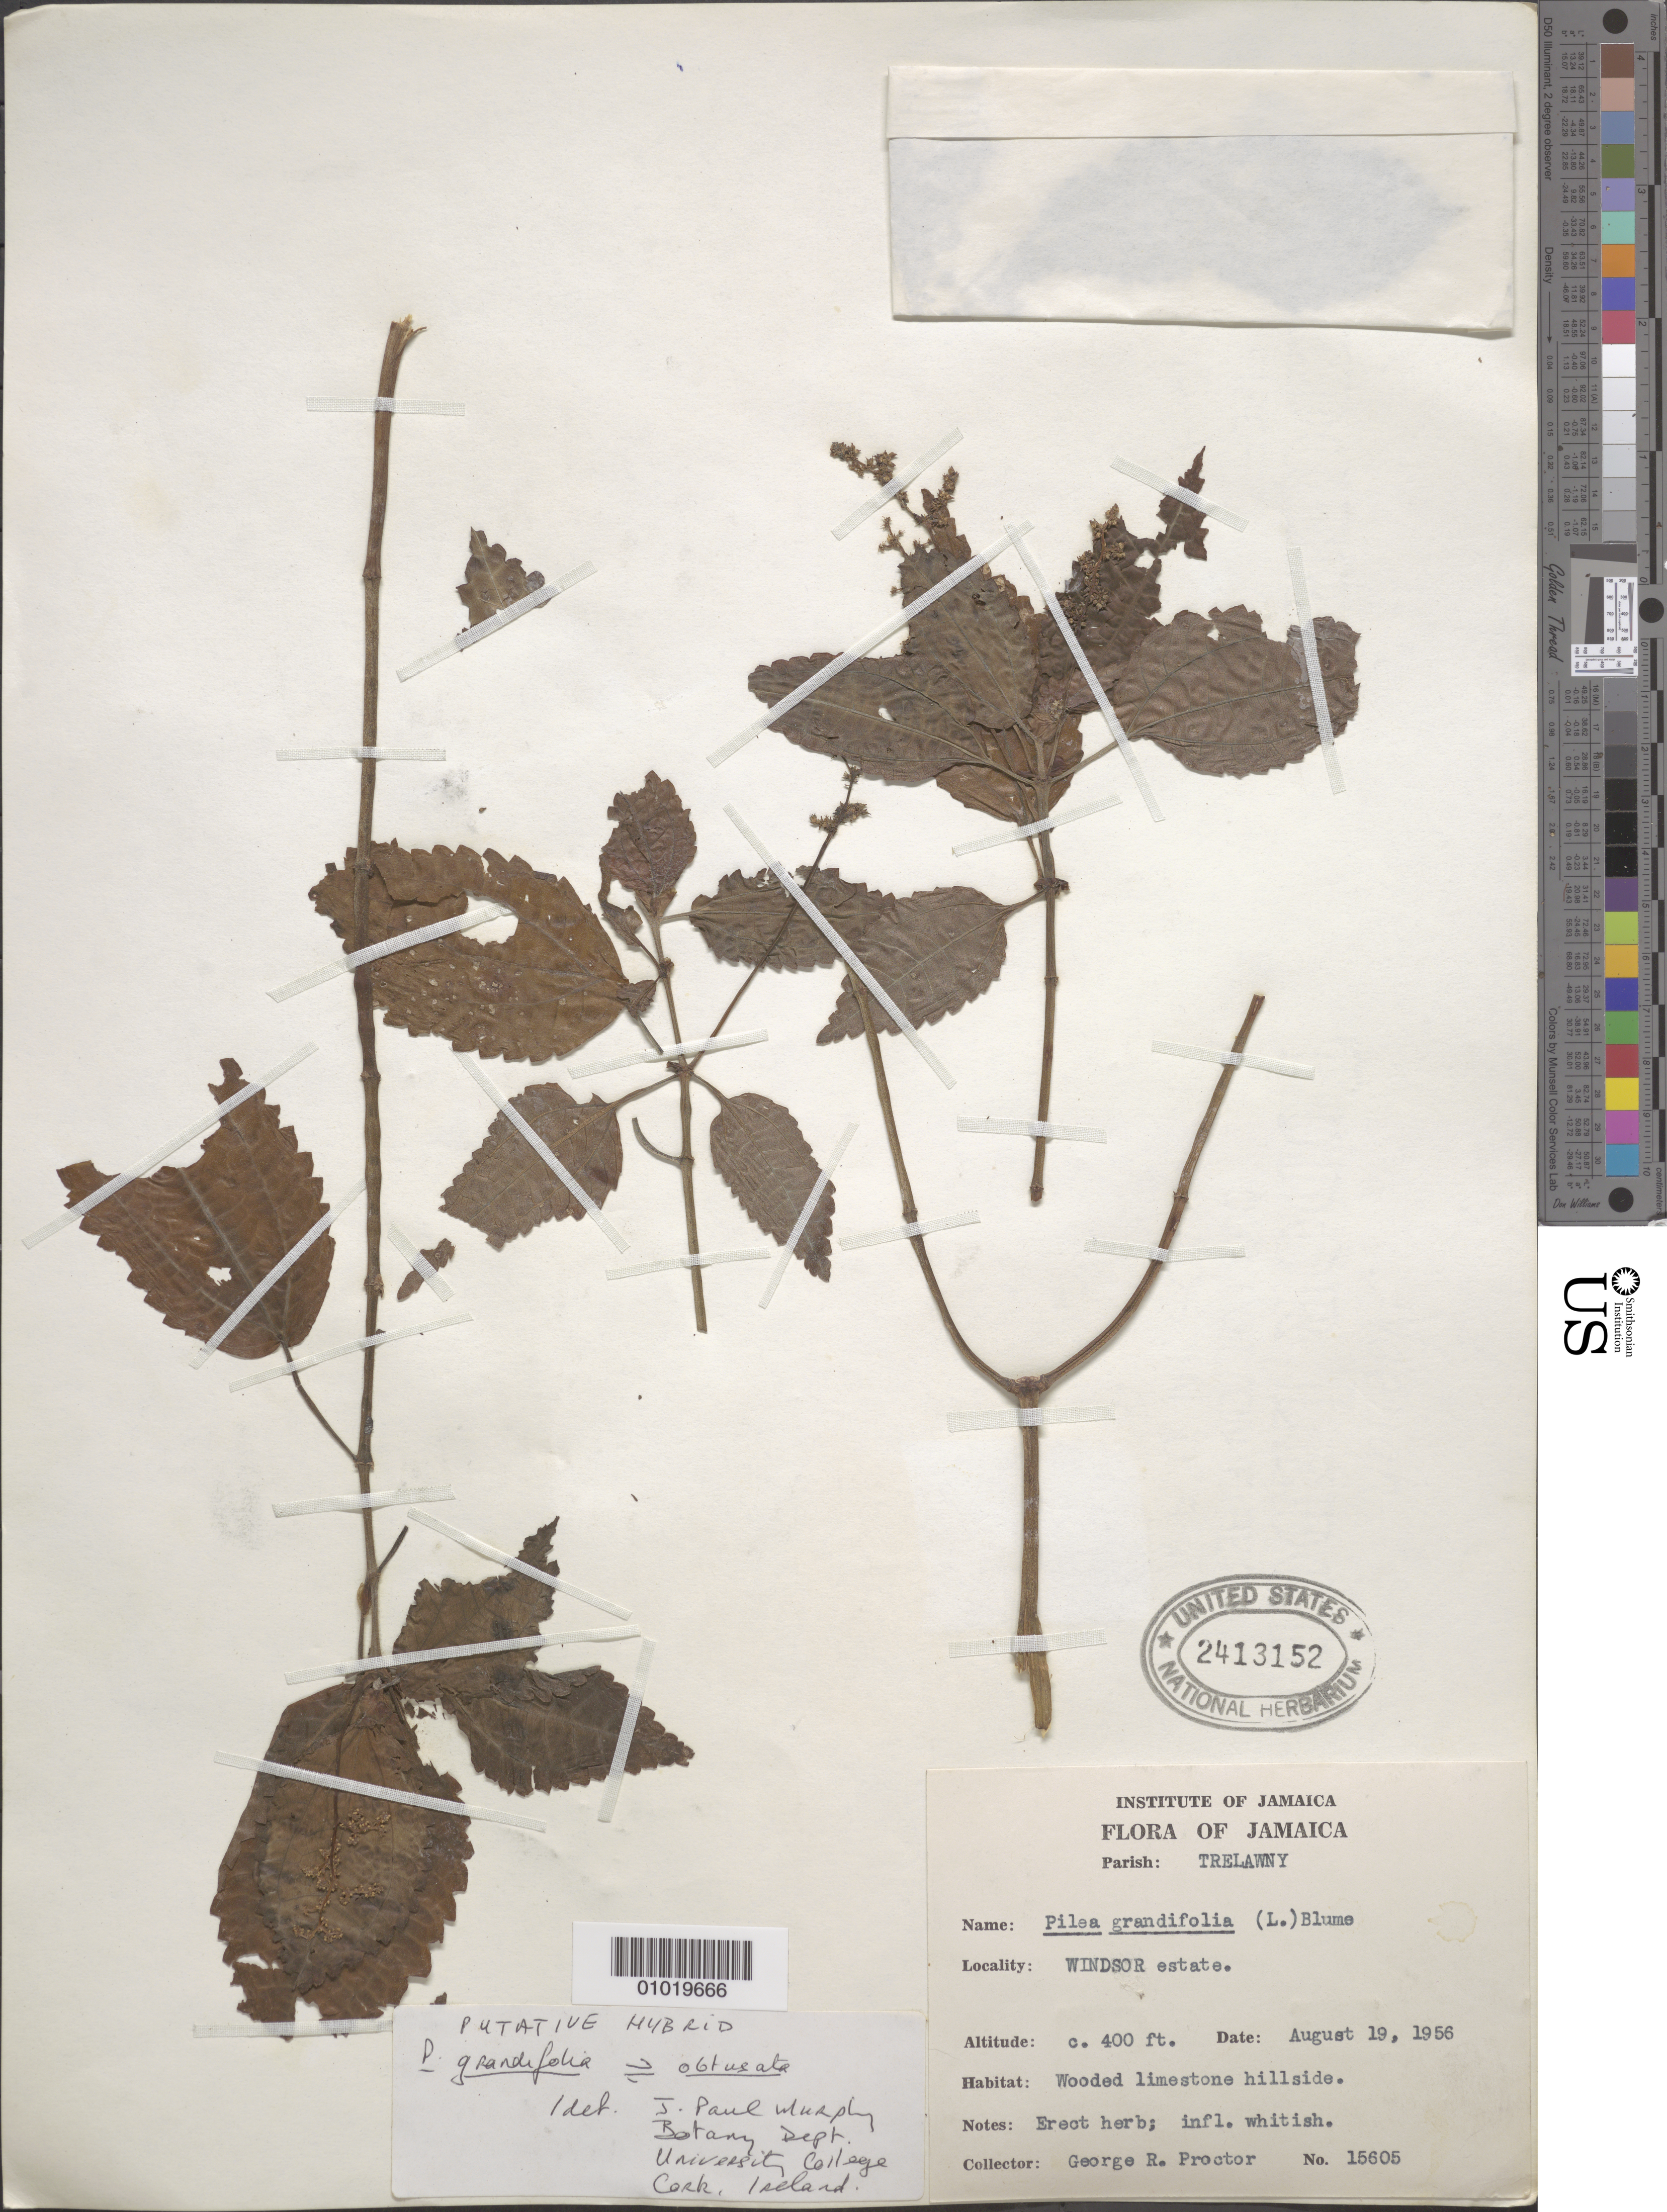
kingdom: Plantae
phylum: Tracheophyta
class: Magnoliopsida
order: Rosales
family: Urticaceae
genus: Pilea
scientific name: Pilea grandifolia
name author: (L.) Blume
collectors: G. R. Proctor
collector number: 15605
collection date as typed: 19 Aug 1956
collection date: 1956-08-19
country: Jamaica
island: Jamaica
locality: windsor estate, wooded limestone hillside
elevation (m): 122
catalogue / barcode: US 2413152